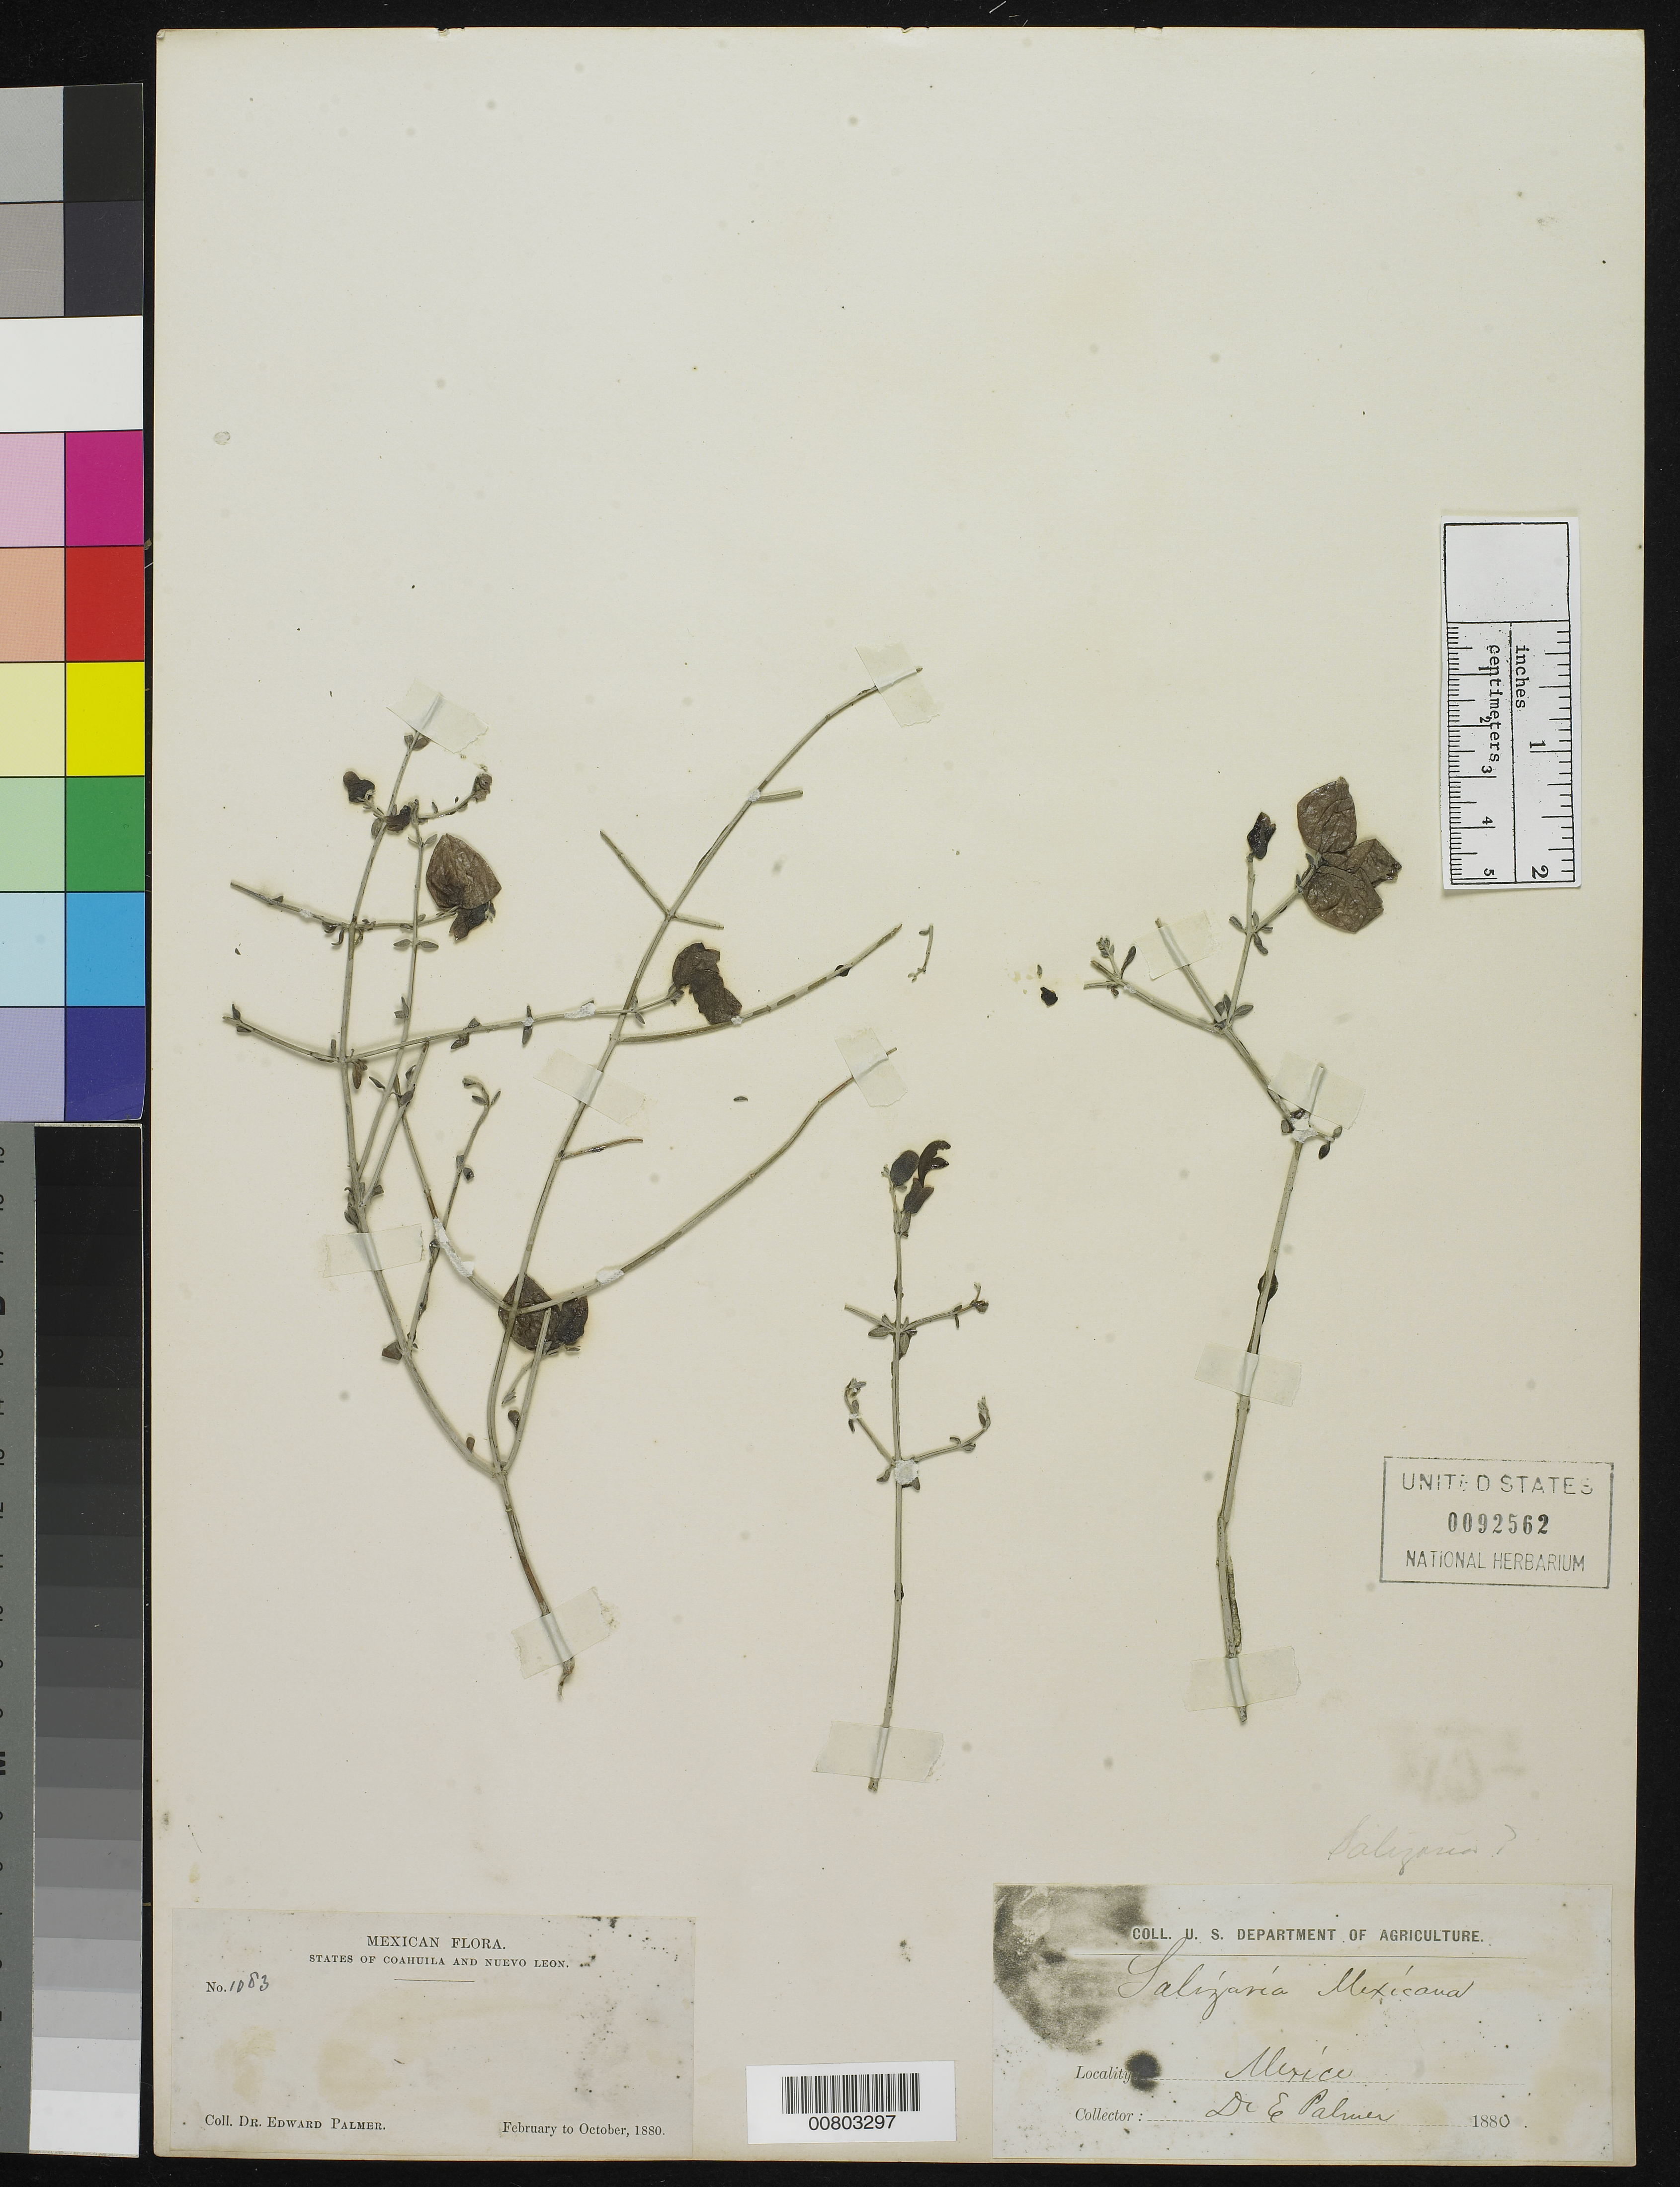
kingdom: Plantae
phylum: Tracheophyta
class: Magnoliopsida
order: Lamiales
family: Lamiaceae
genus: Salazaria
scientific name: Salazaria mexicana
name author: Torr.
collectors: E. Palmer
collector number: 1083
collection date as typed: Feb 1880 to -- Oct 1880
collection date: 1880-02/1880-10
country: Mexico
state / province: Coahuila / Nuevo León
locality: States of Coahuila and Nuevo León.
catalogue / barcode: US 92562